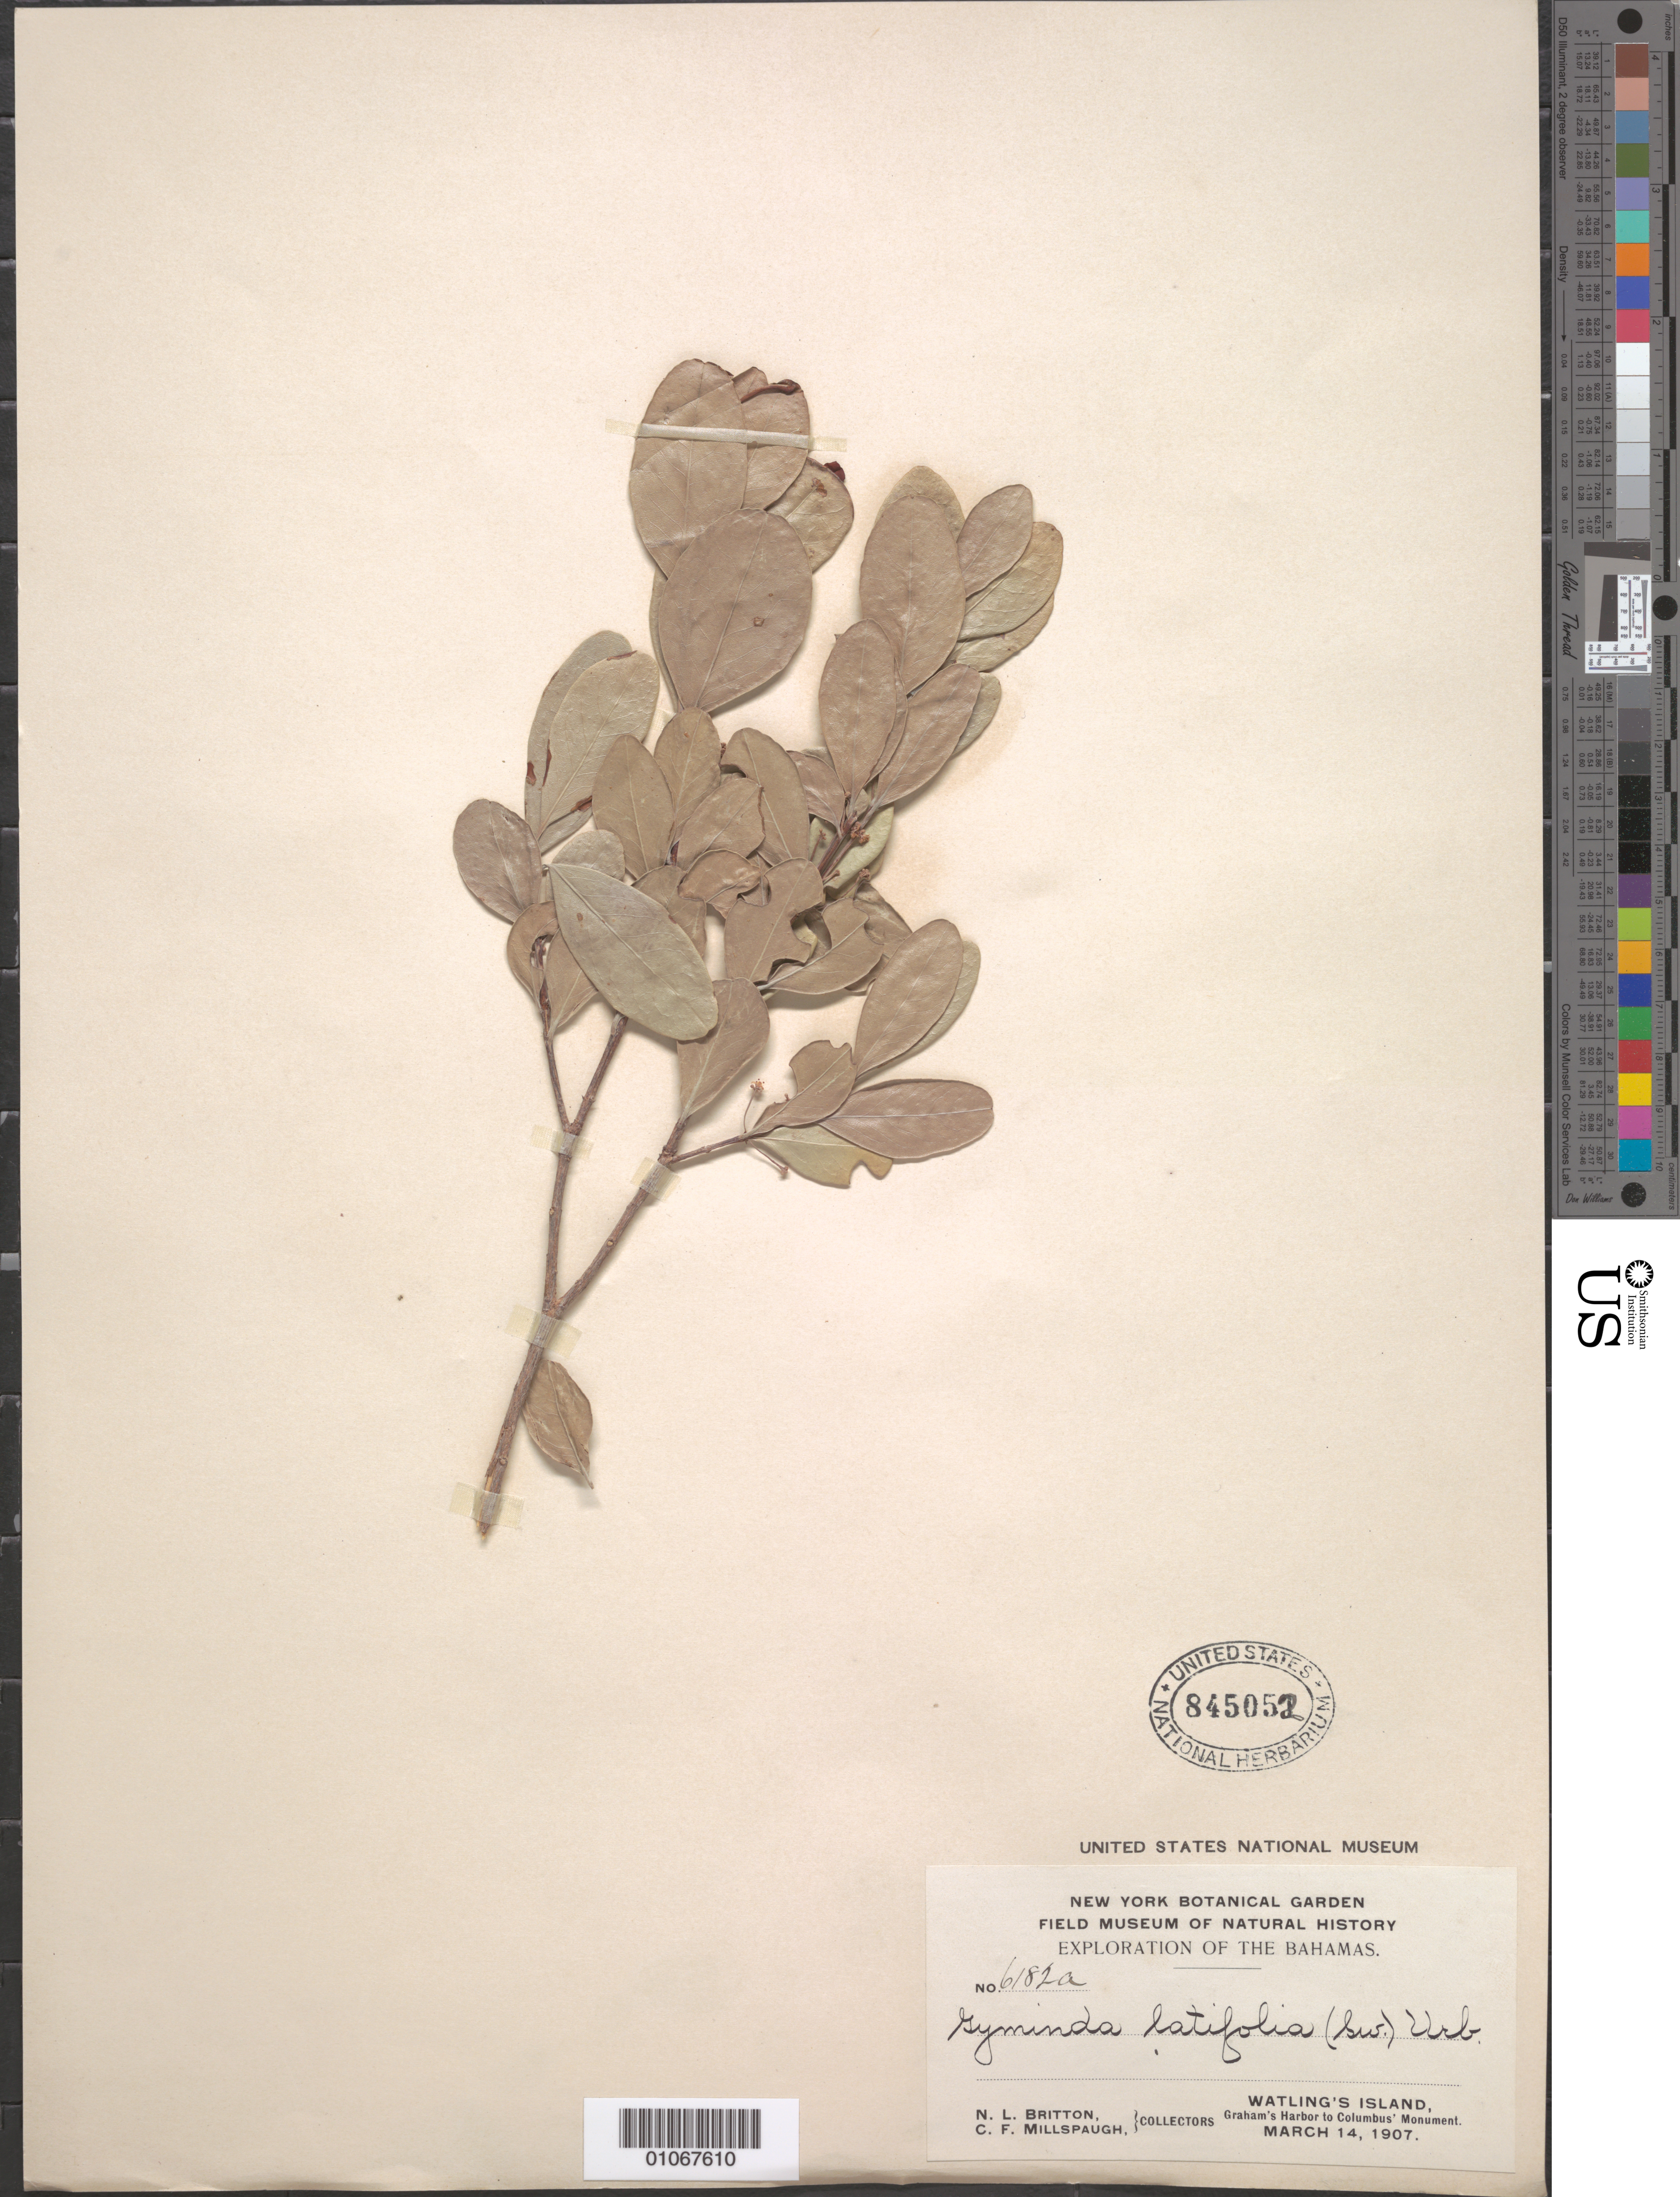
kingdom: Plantae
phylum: Tracheophyta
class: Magnoliopsida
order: Celastrales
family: Celastraceae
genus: Gyminda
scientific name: Gyminda latifolia subsp. latifolia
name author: (Sw.) Urb.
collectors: N. Britton & C. F. Millspaugh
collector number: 6182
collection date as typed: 14 Mar 1907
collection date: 1907-03-14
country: Bahamas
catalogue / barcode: US 845052